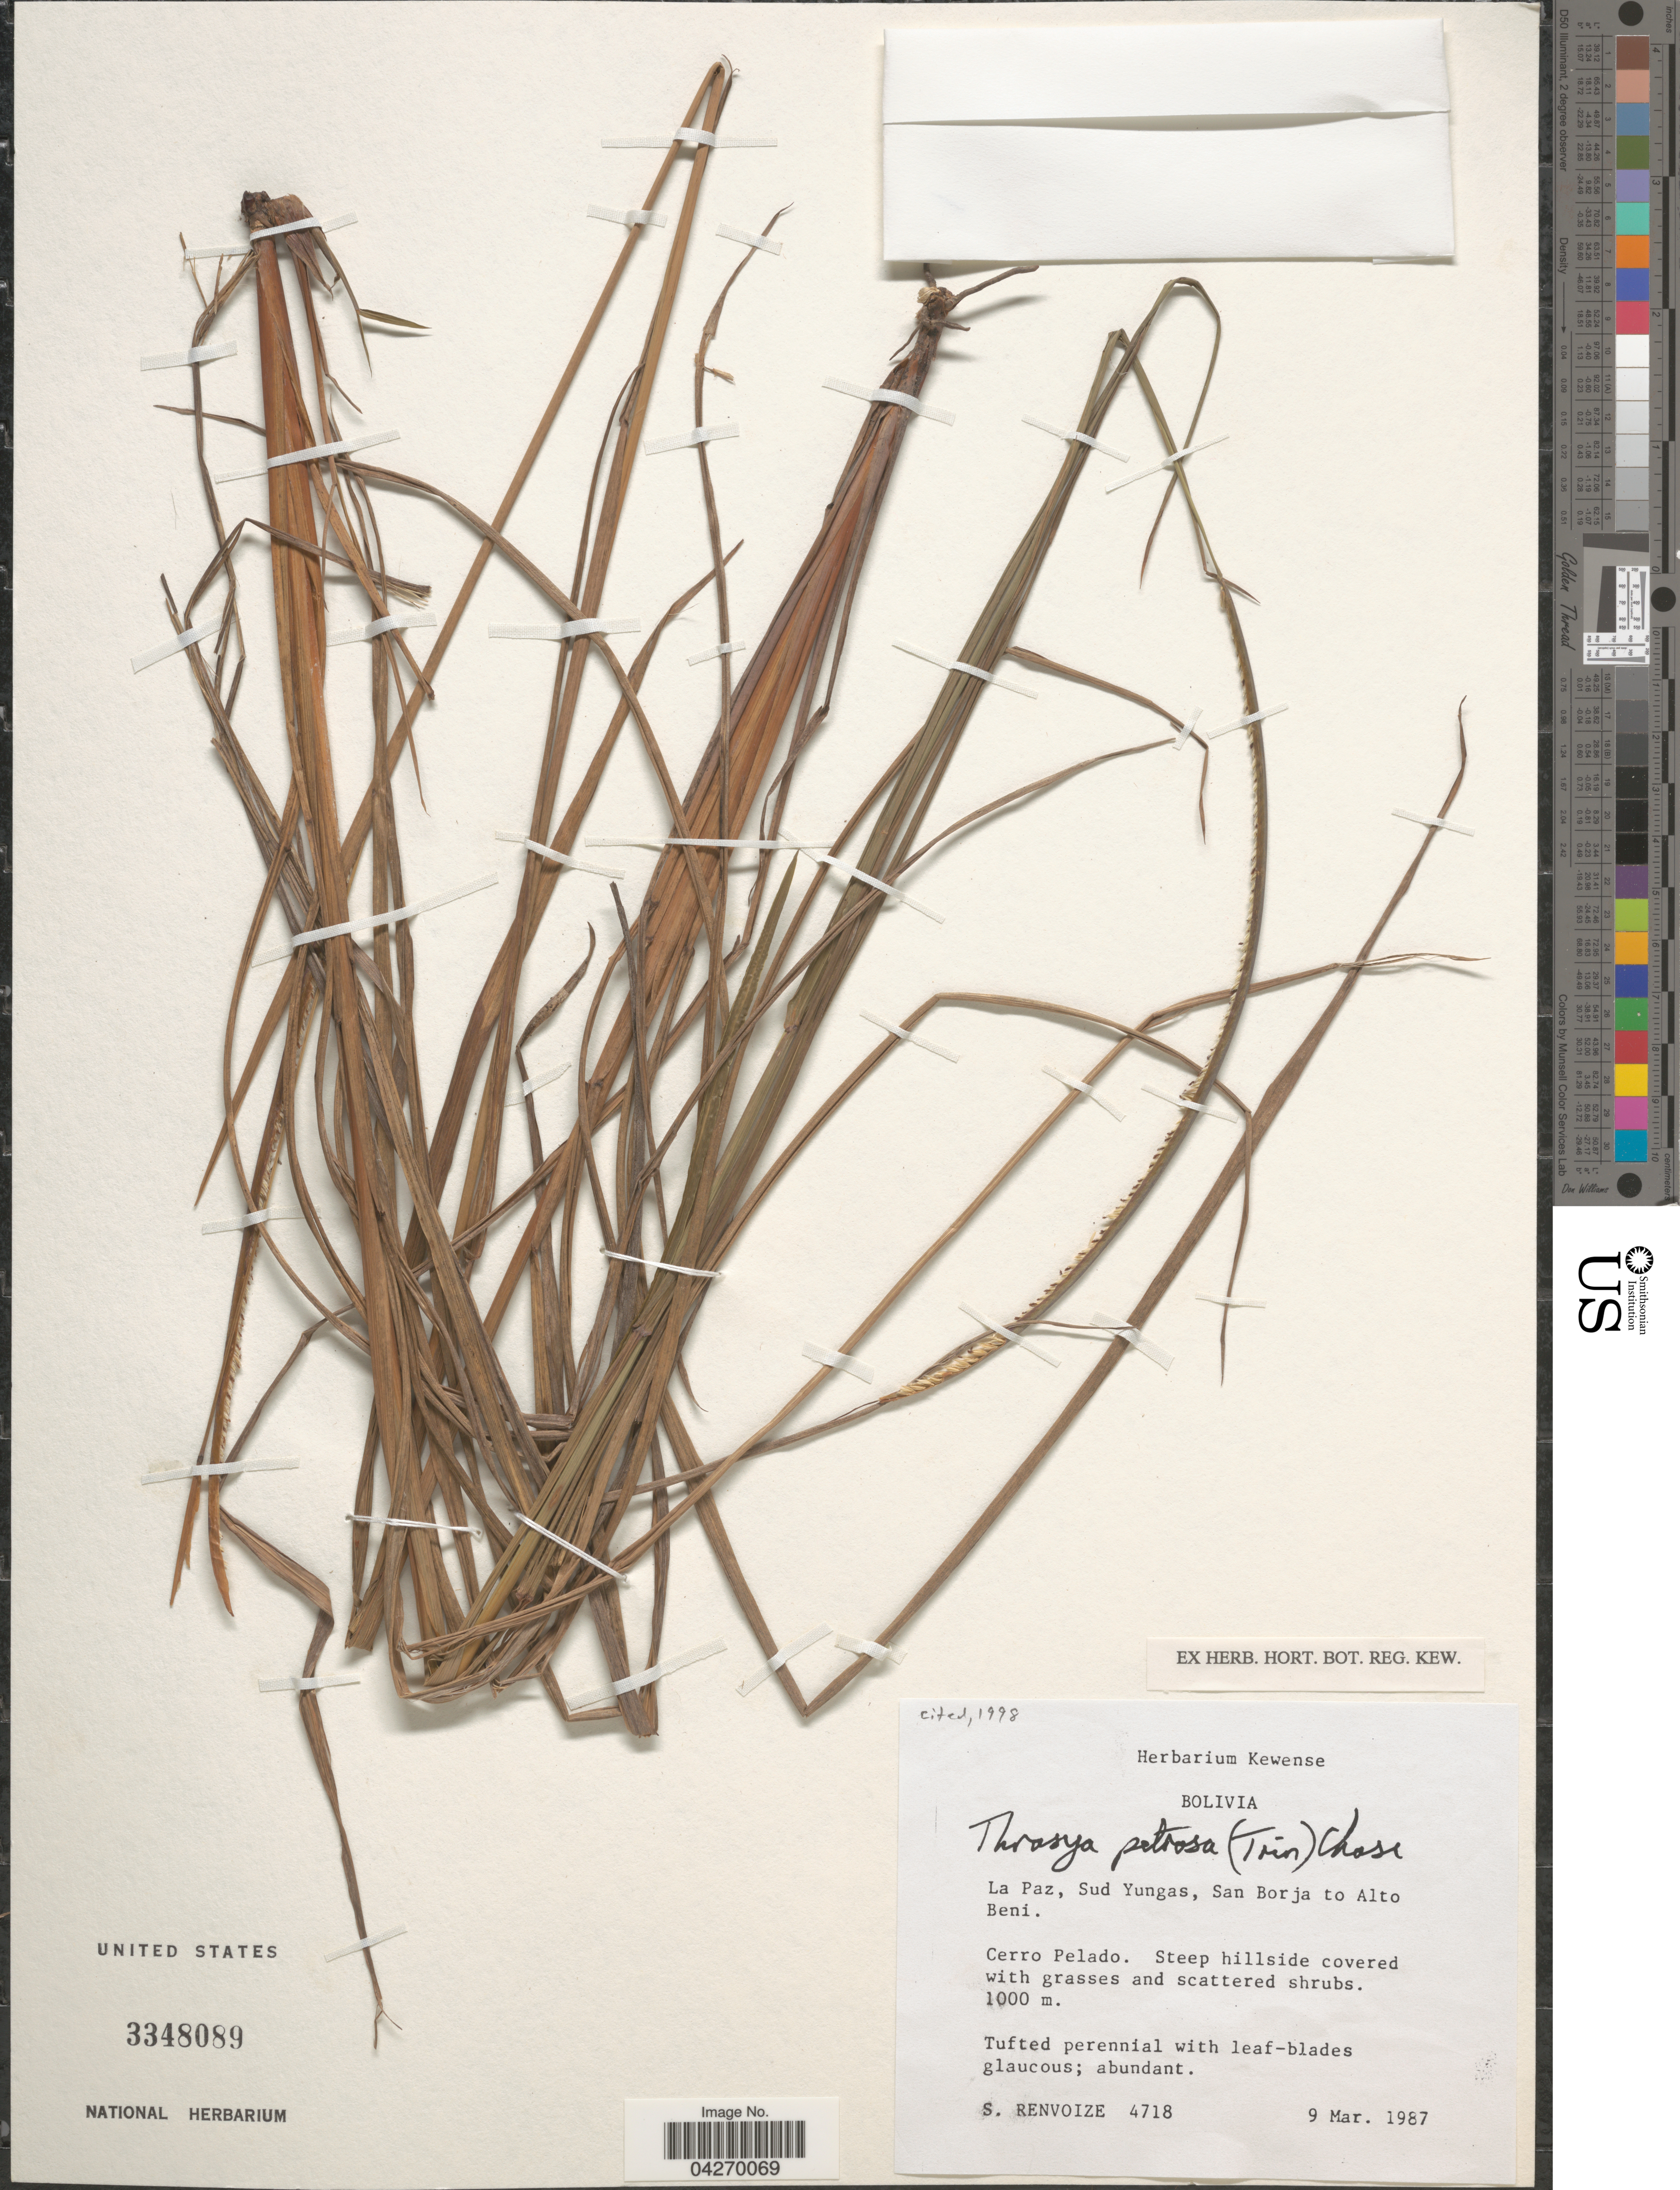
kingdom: Plantae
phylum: Tracheophyta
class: Liliopsida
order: Poales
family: Poaceae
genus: Paspalum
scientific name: Paspalum foliiforme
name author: S. Denham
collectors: S. A. Renvoize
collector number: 4718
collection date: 1987-03-09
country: Bolivia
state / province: La Paz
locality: Sud Yungas, San Borja to Alto Beni. Cerro Pelado.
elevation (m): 1000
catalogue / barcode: US 3348089